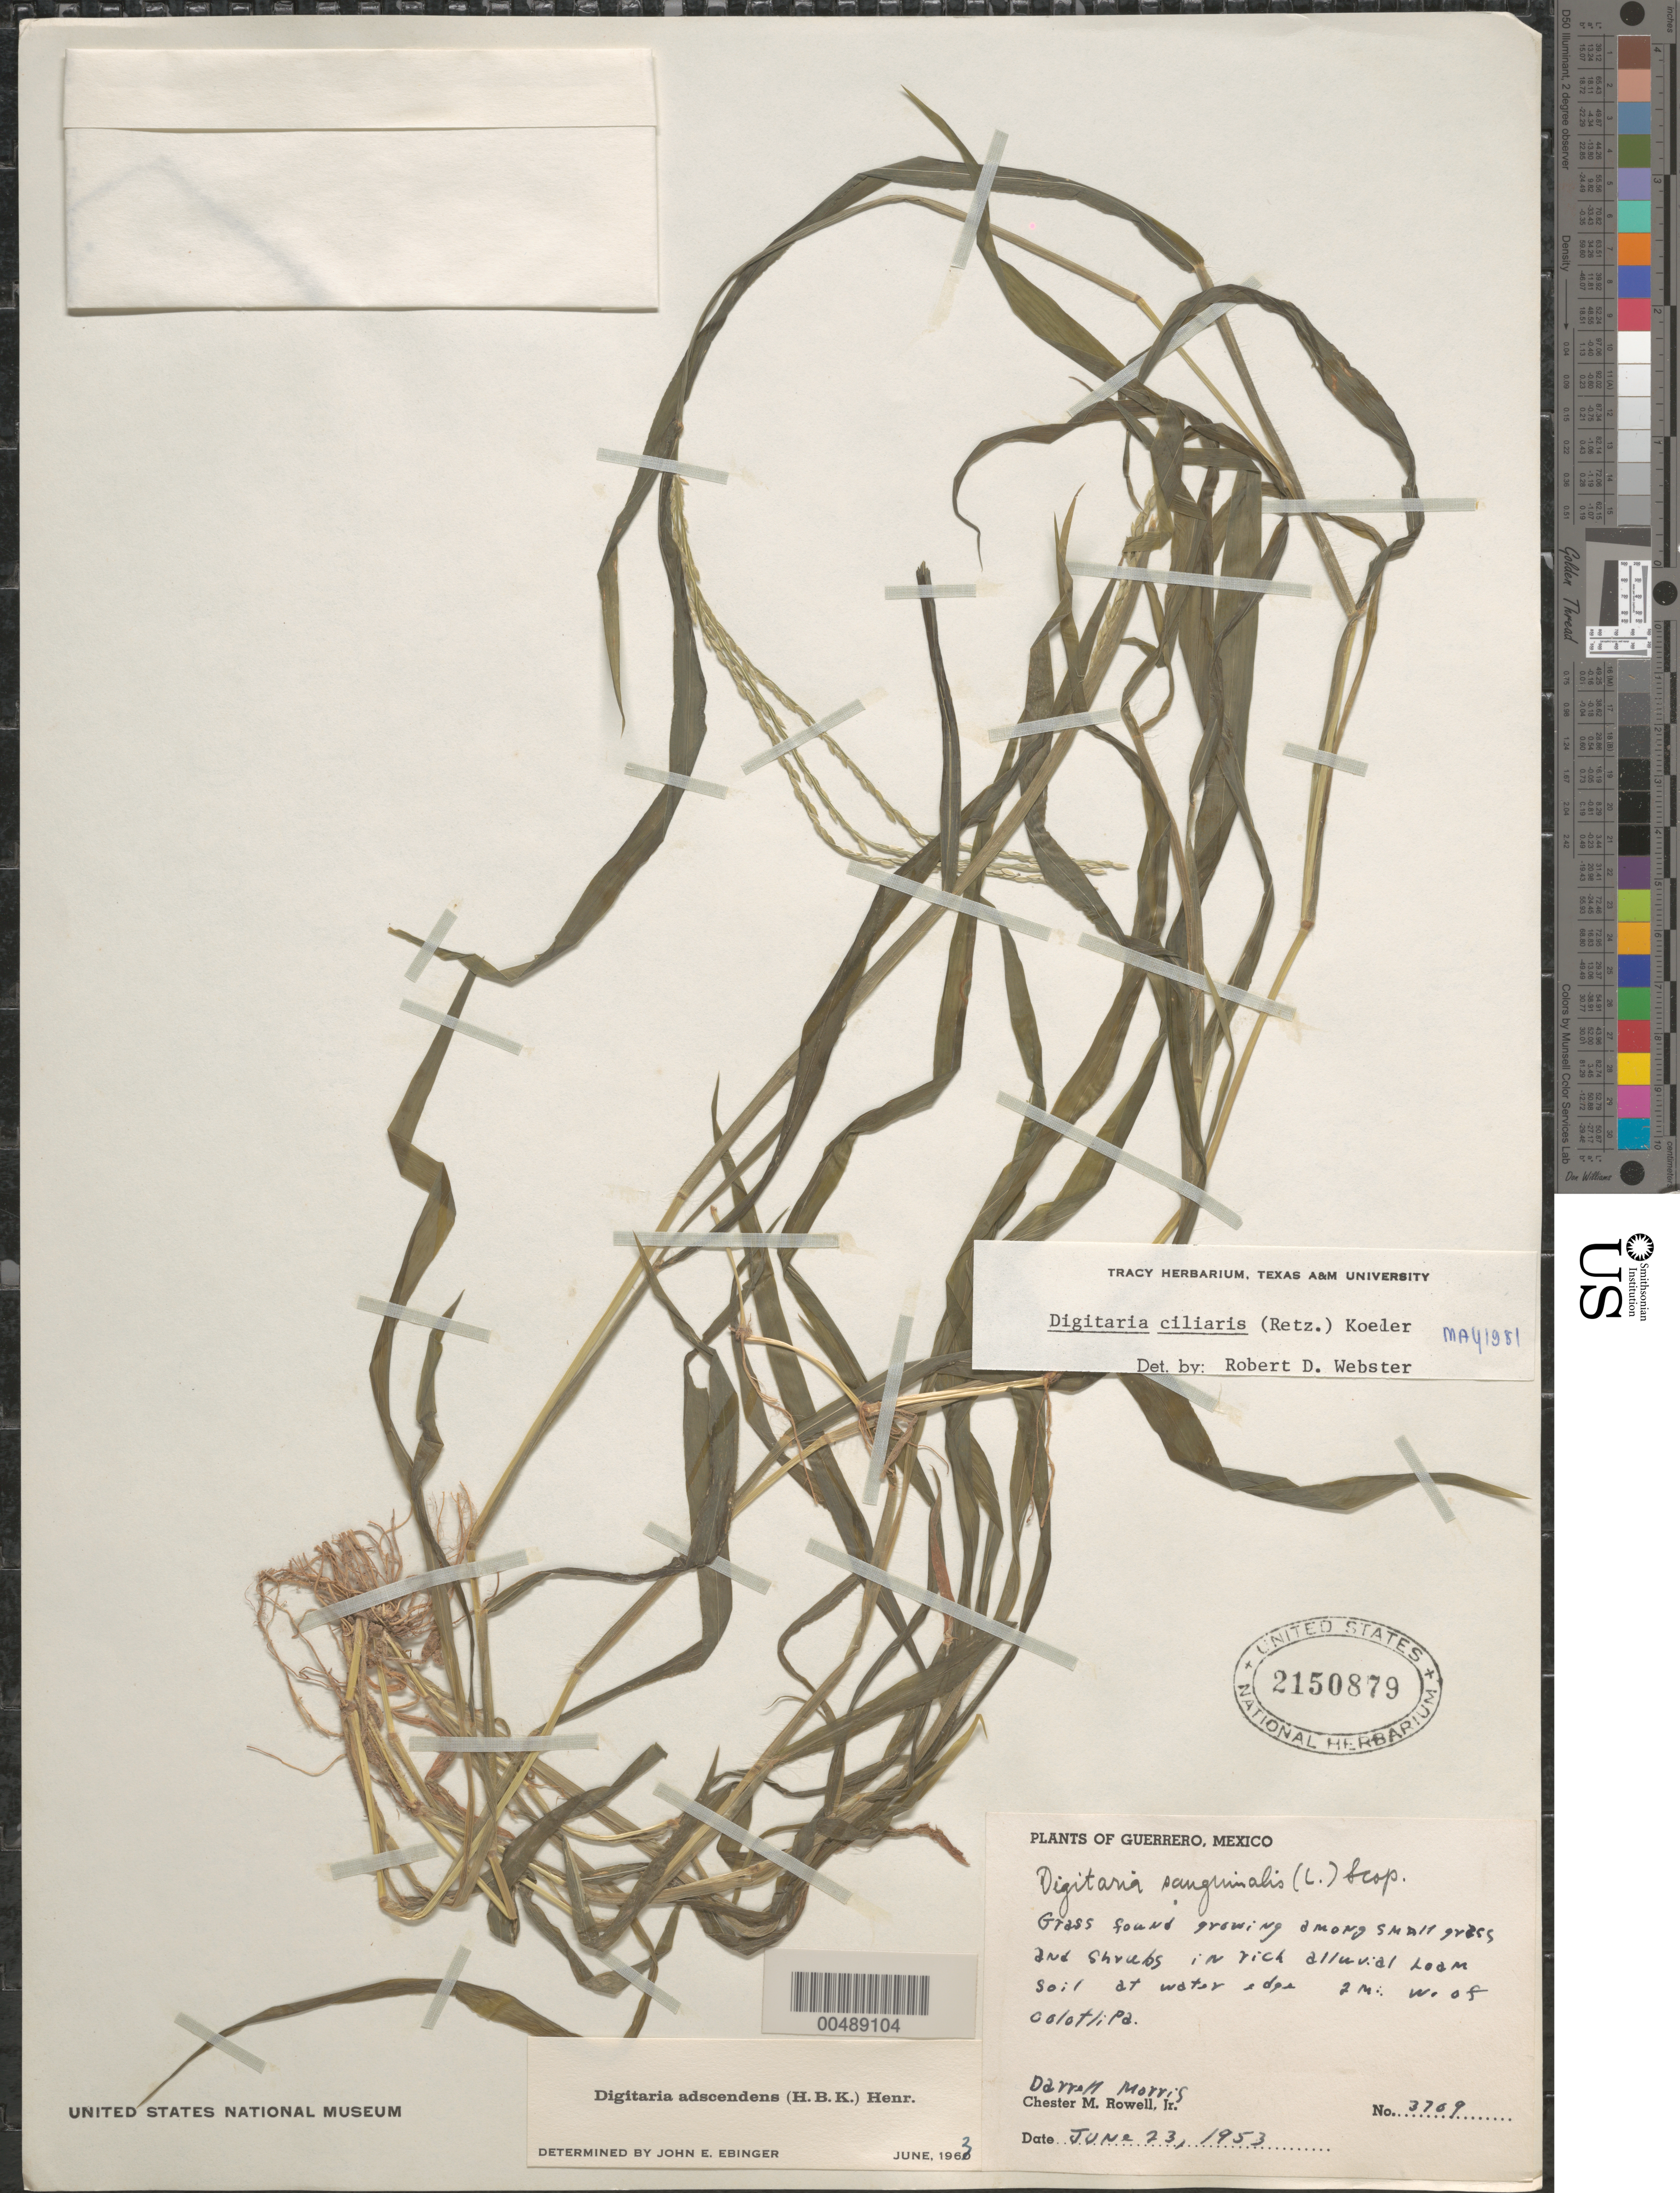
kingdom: Plantae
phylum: Tracheophyta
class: Liliopsida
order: Poales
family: Poaceae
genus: Digitaria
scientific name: Digitaria ciliaris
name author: (Retz.) Koeler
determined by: Webster, Robert D.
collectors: C. M. Rowell & D. Morris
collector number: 3709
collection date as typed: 23 Jun 1953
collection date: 1953-06-23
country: Mexico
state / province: Guerrero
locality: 2 mi W of Colotlipa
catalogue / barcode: US 2150879